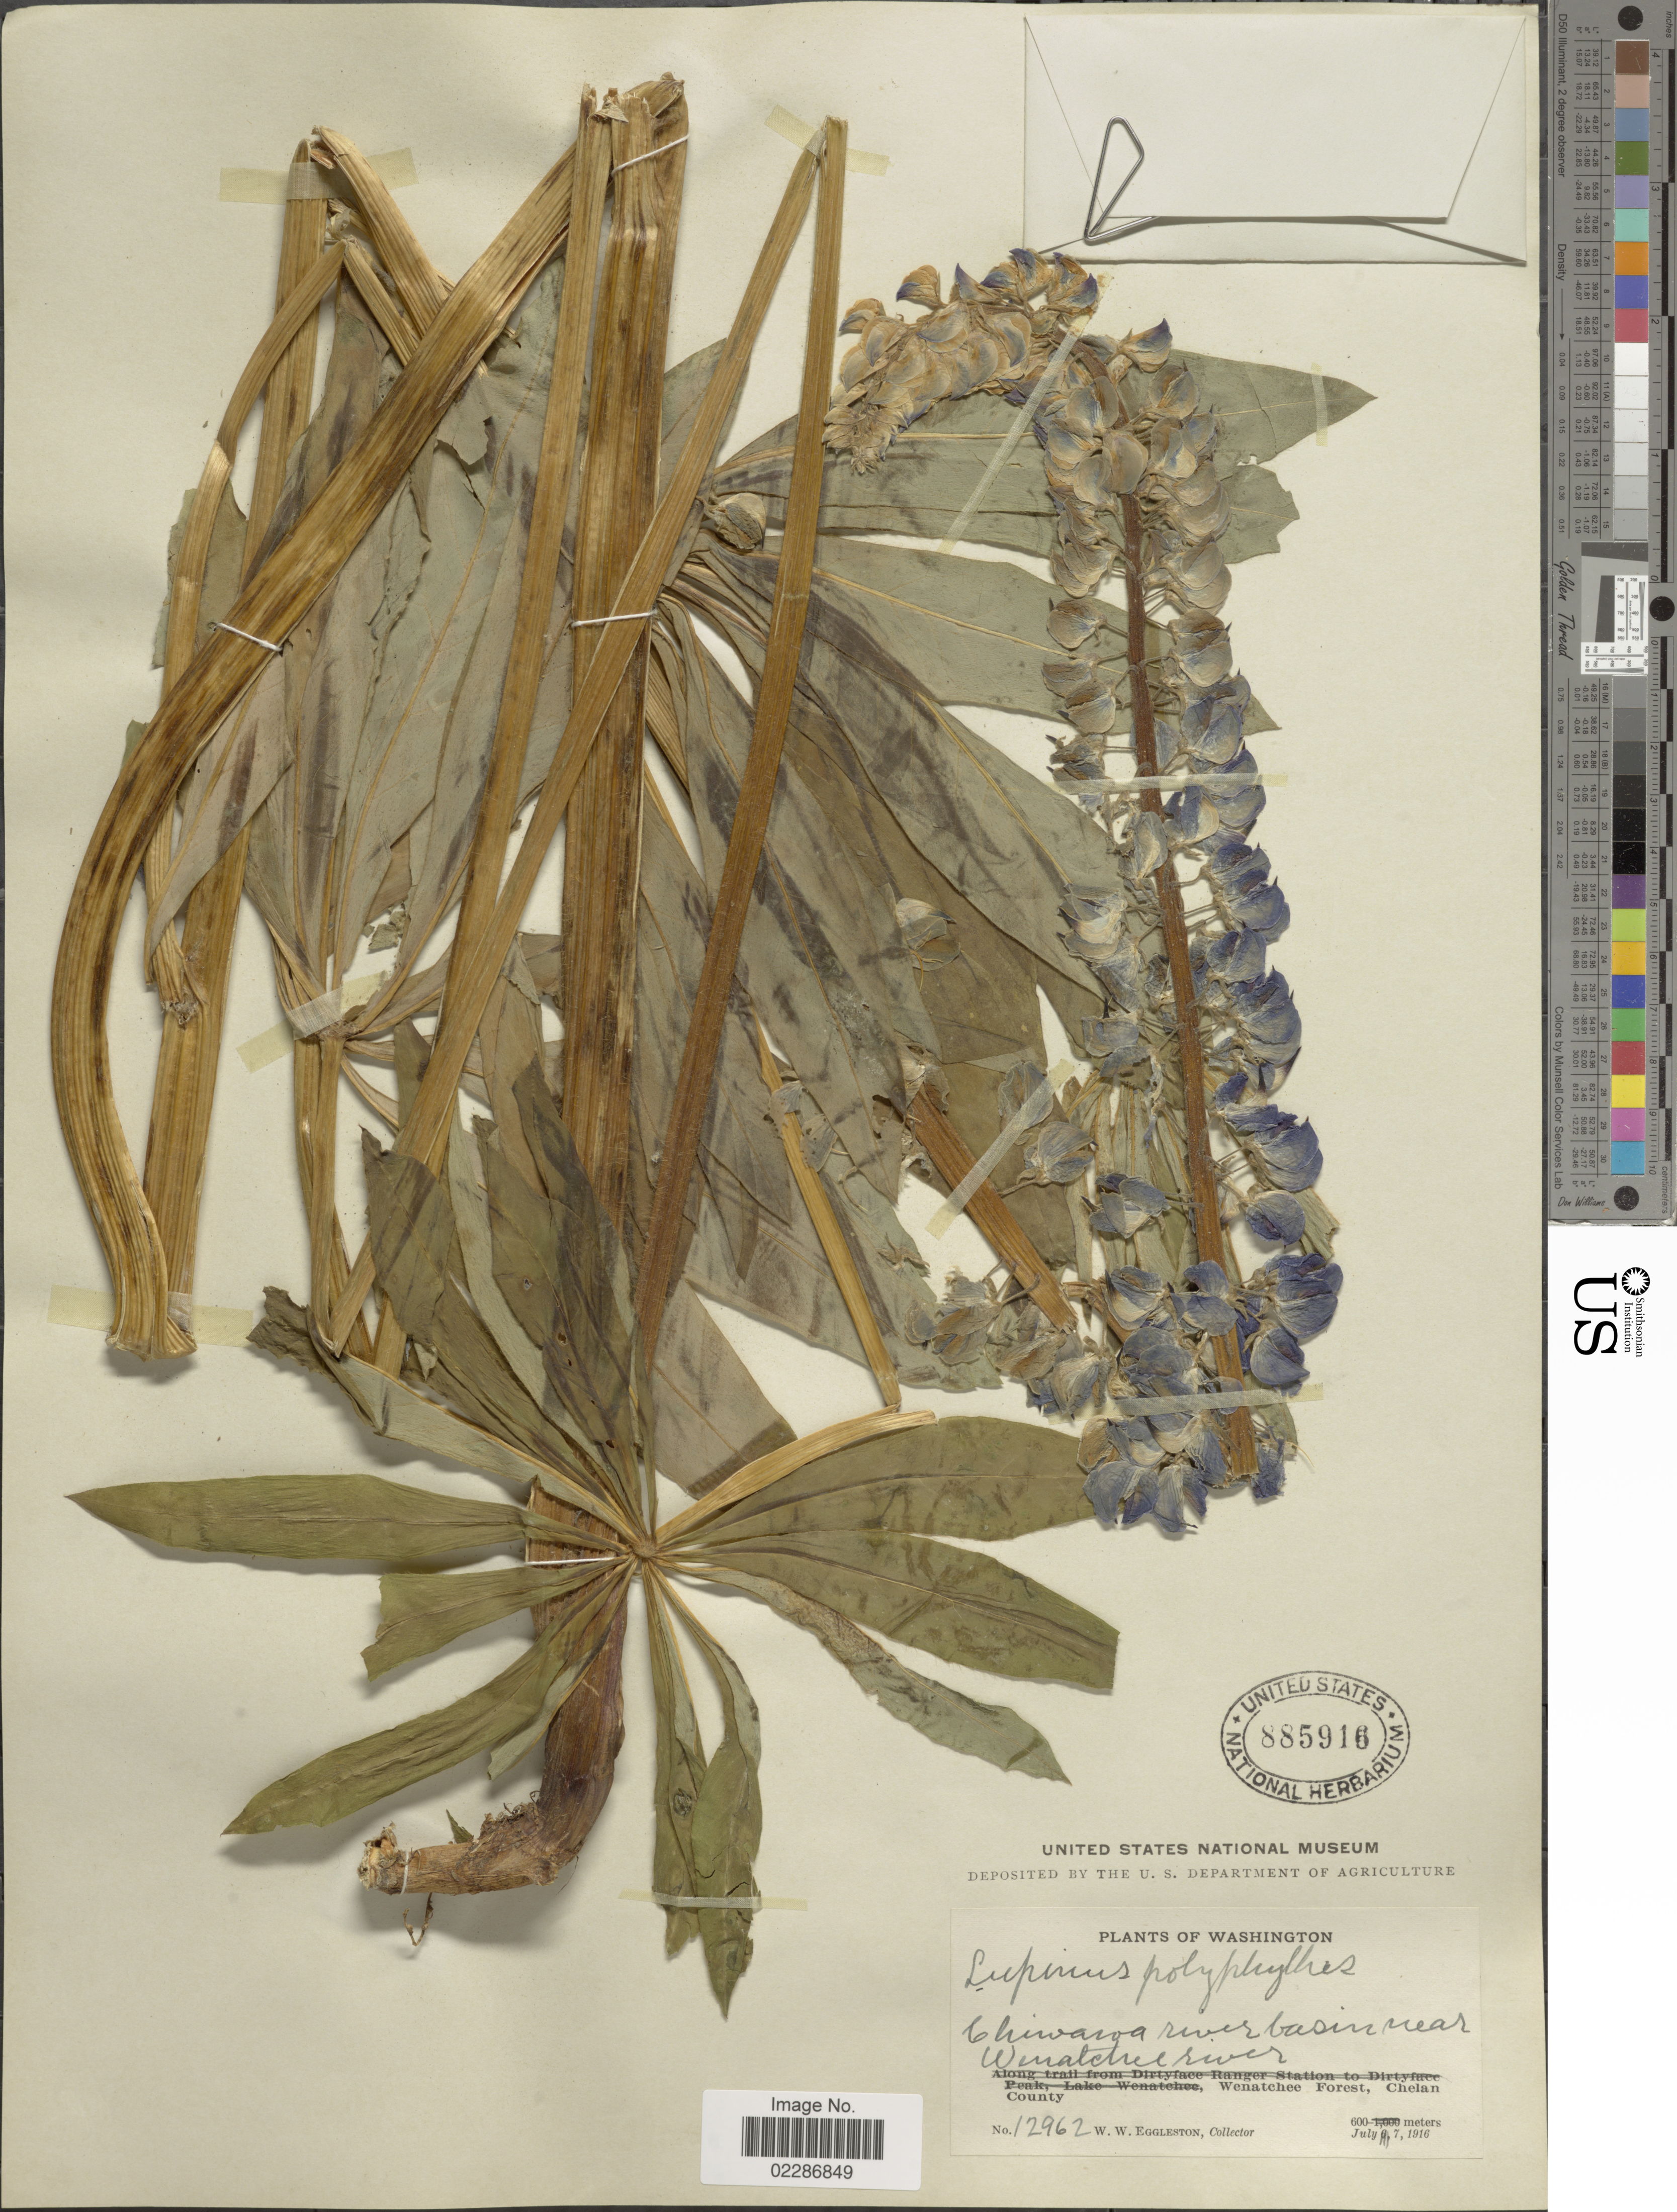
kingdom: Plantae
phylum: Tracheophyta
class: Magnoliopsida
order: Fabales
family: Fabaceae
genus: Lupinus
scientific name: Lupinus polyphyllus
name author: Lindl.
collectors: W. W. Eggleston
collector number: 12962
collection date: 1916-07-07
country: United States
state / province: Washington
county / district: Chelan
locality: Chiwarao river basin near Wenatchee river, Wenatchee Forest, Chelan County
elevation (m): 600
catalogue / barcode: US 885916